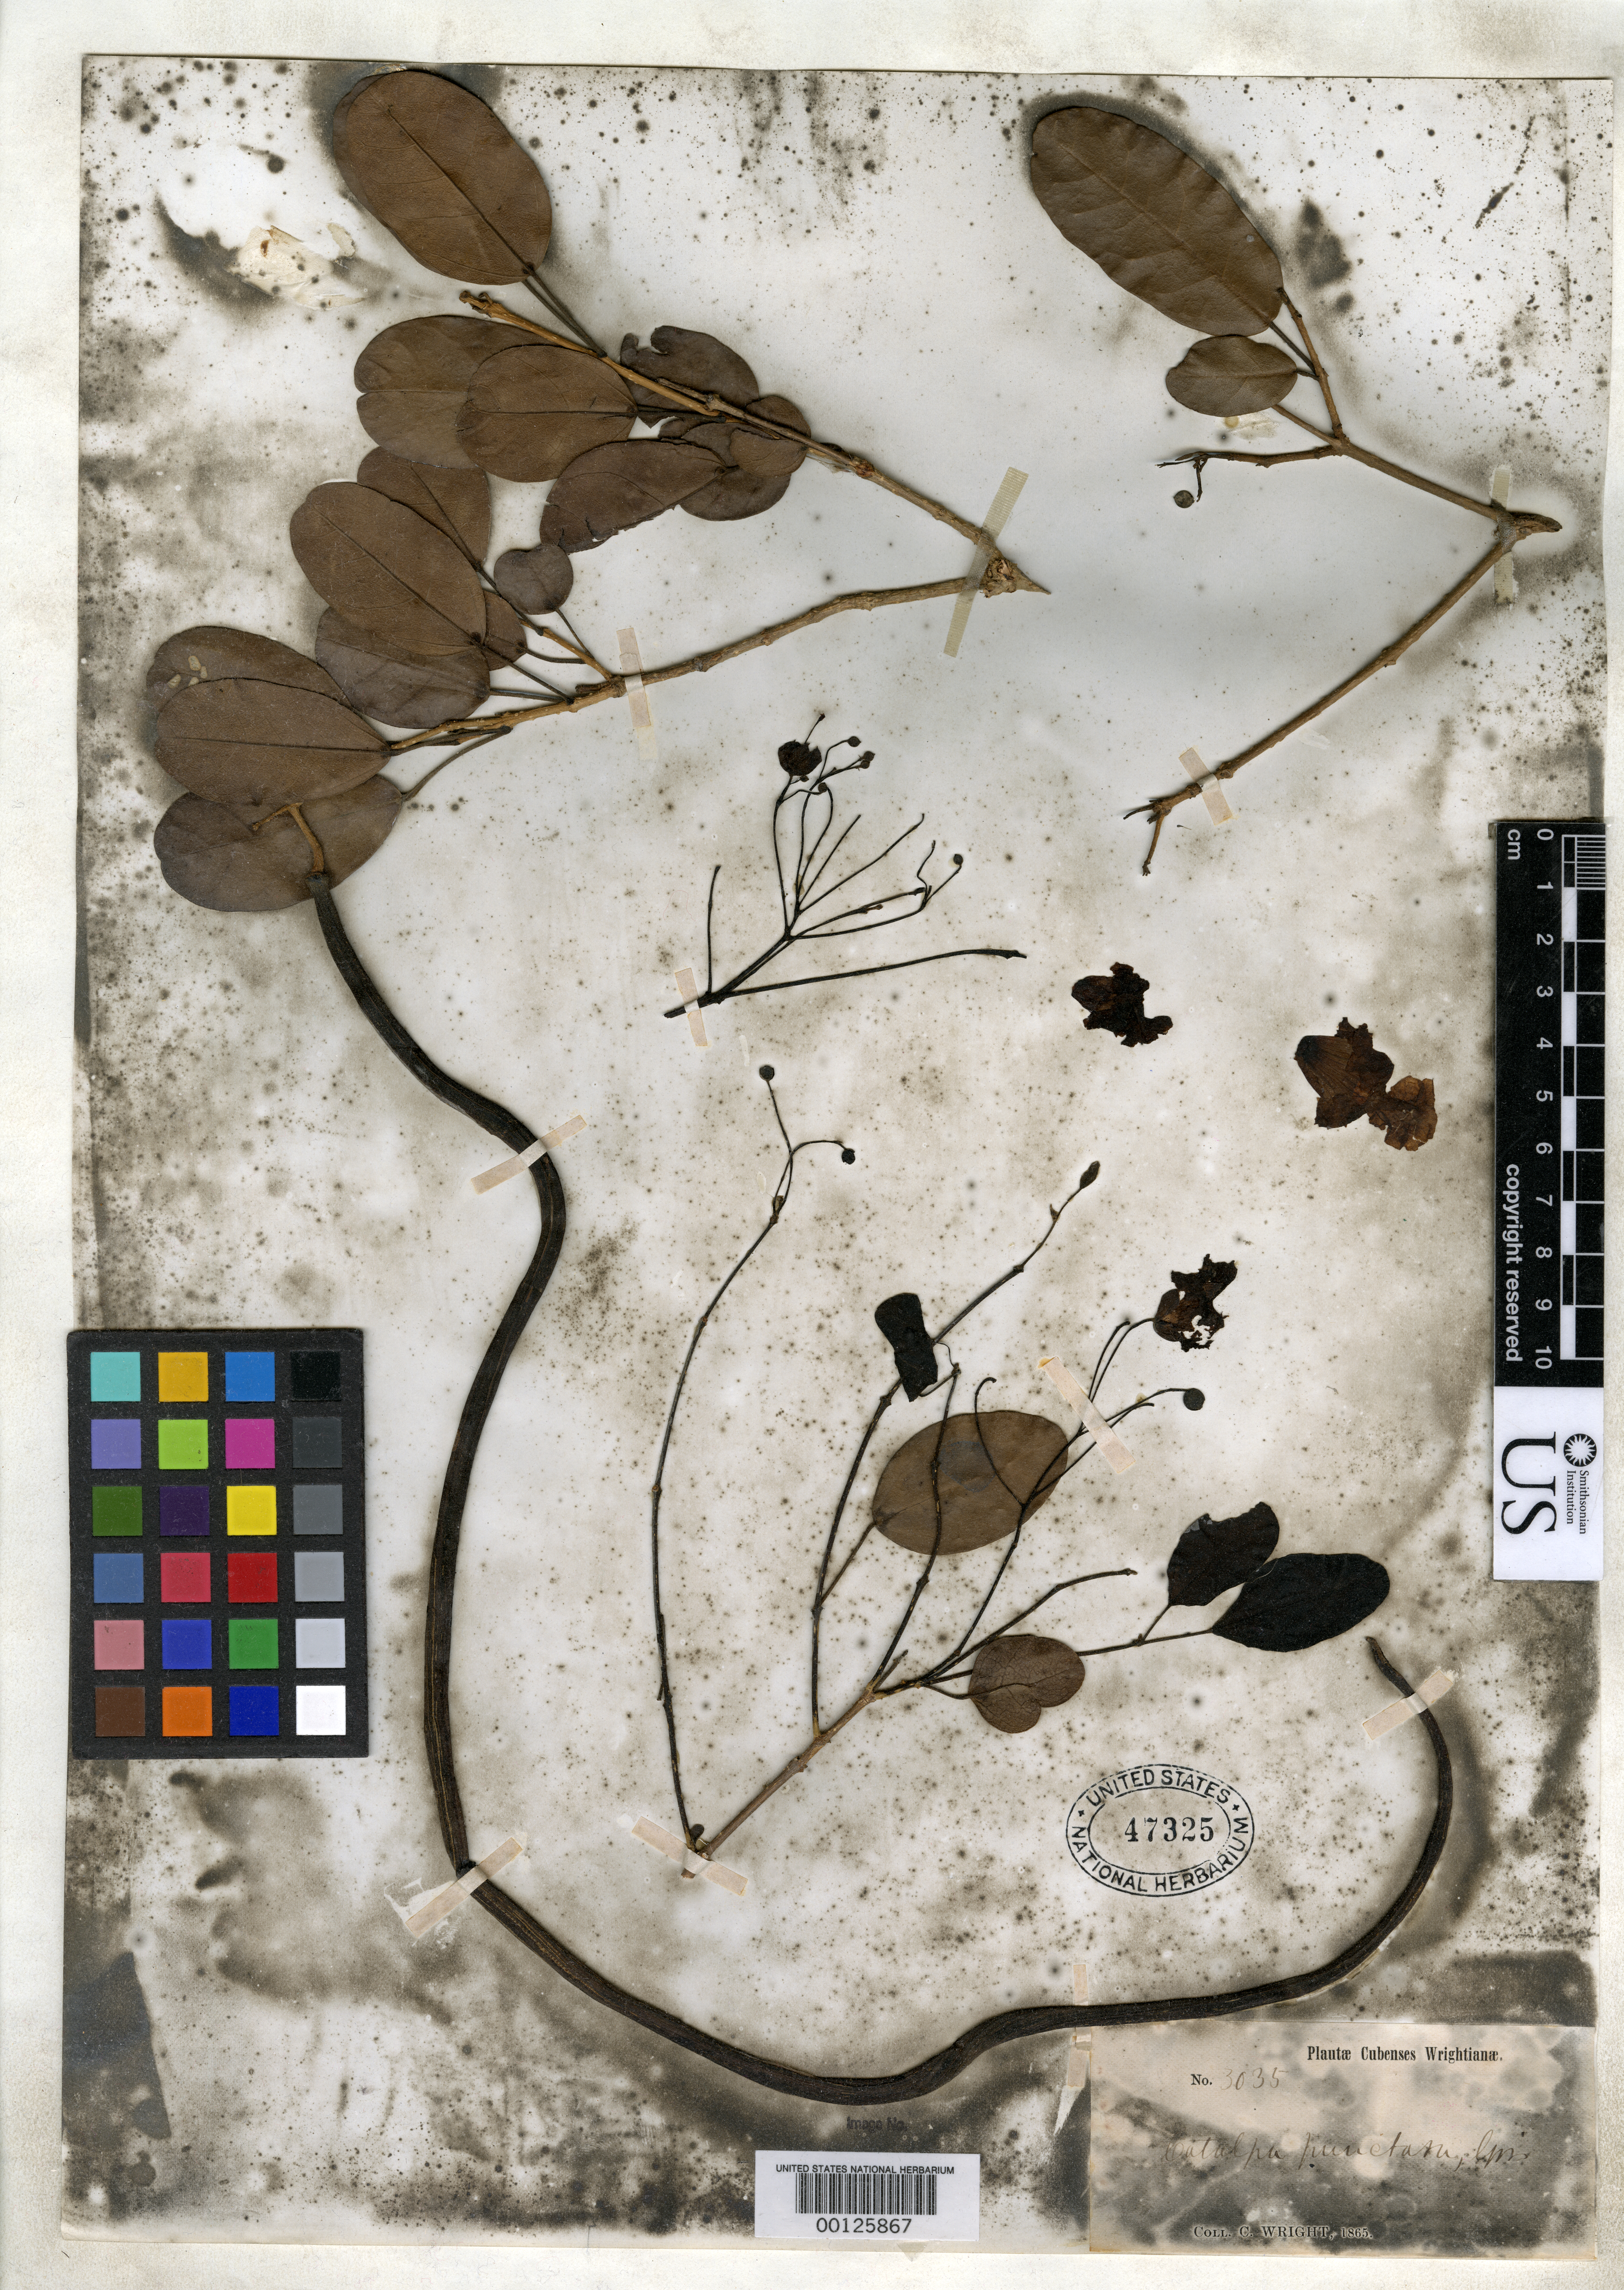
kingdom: Plantae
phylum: Tracheophyta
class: Magnoliopsida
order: Lamiales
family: Bignoniaceae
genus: Catalpa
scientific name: Catalpa punctata Griseb., nom. illeg.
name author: Griseb.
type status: Isosyntype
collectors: C. Wright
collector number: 3035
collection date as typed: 1865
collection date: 1865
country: Cuba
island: Greater Antilles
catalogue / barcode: US 47325